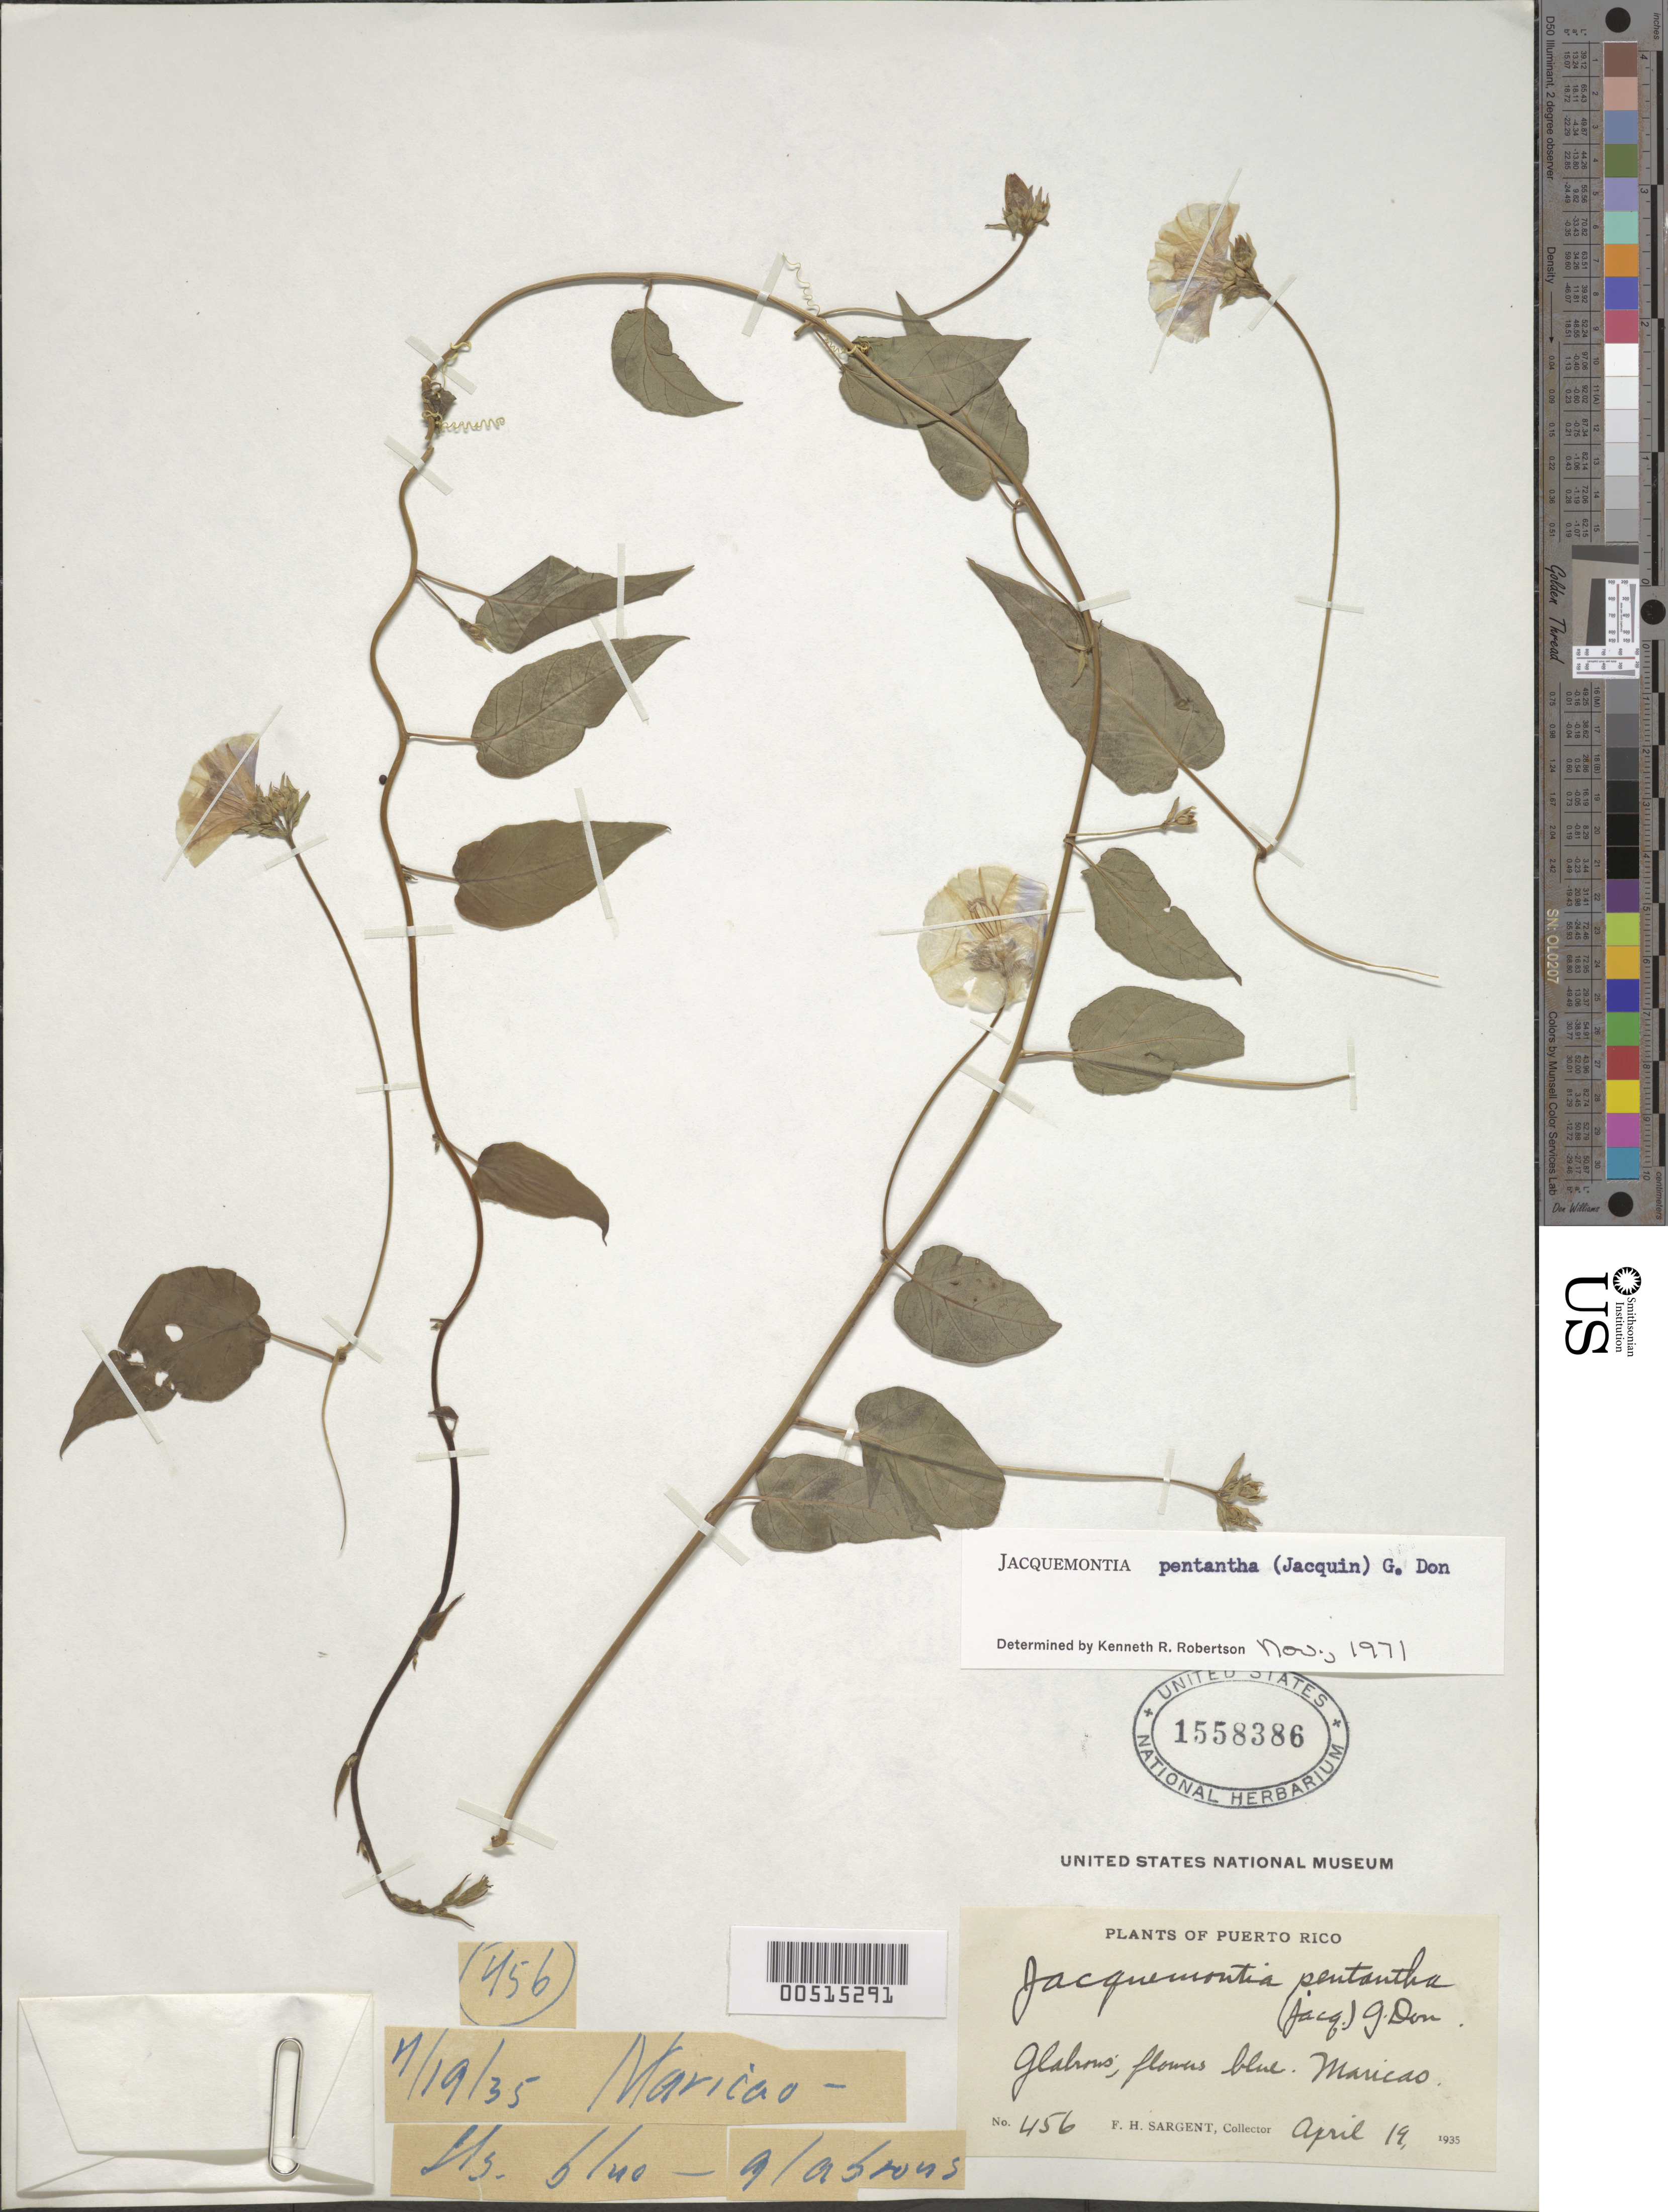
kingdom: Plantae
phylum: Tracheophyta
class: Magnoliopsida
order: Solanales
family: Convolvulaceae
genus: Jacquemontia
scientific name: Jacquemontia pentanthos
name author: (Jacq.) G. Don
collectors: F. H. Sargent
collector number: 456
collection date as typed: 19 Apr 1935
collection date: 1935-04-19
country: Puerto Rico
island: Greater Antilles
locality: Mariaco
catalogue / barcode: US 1558386